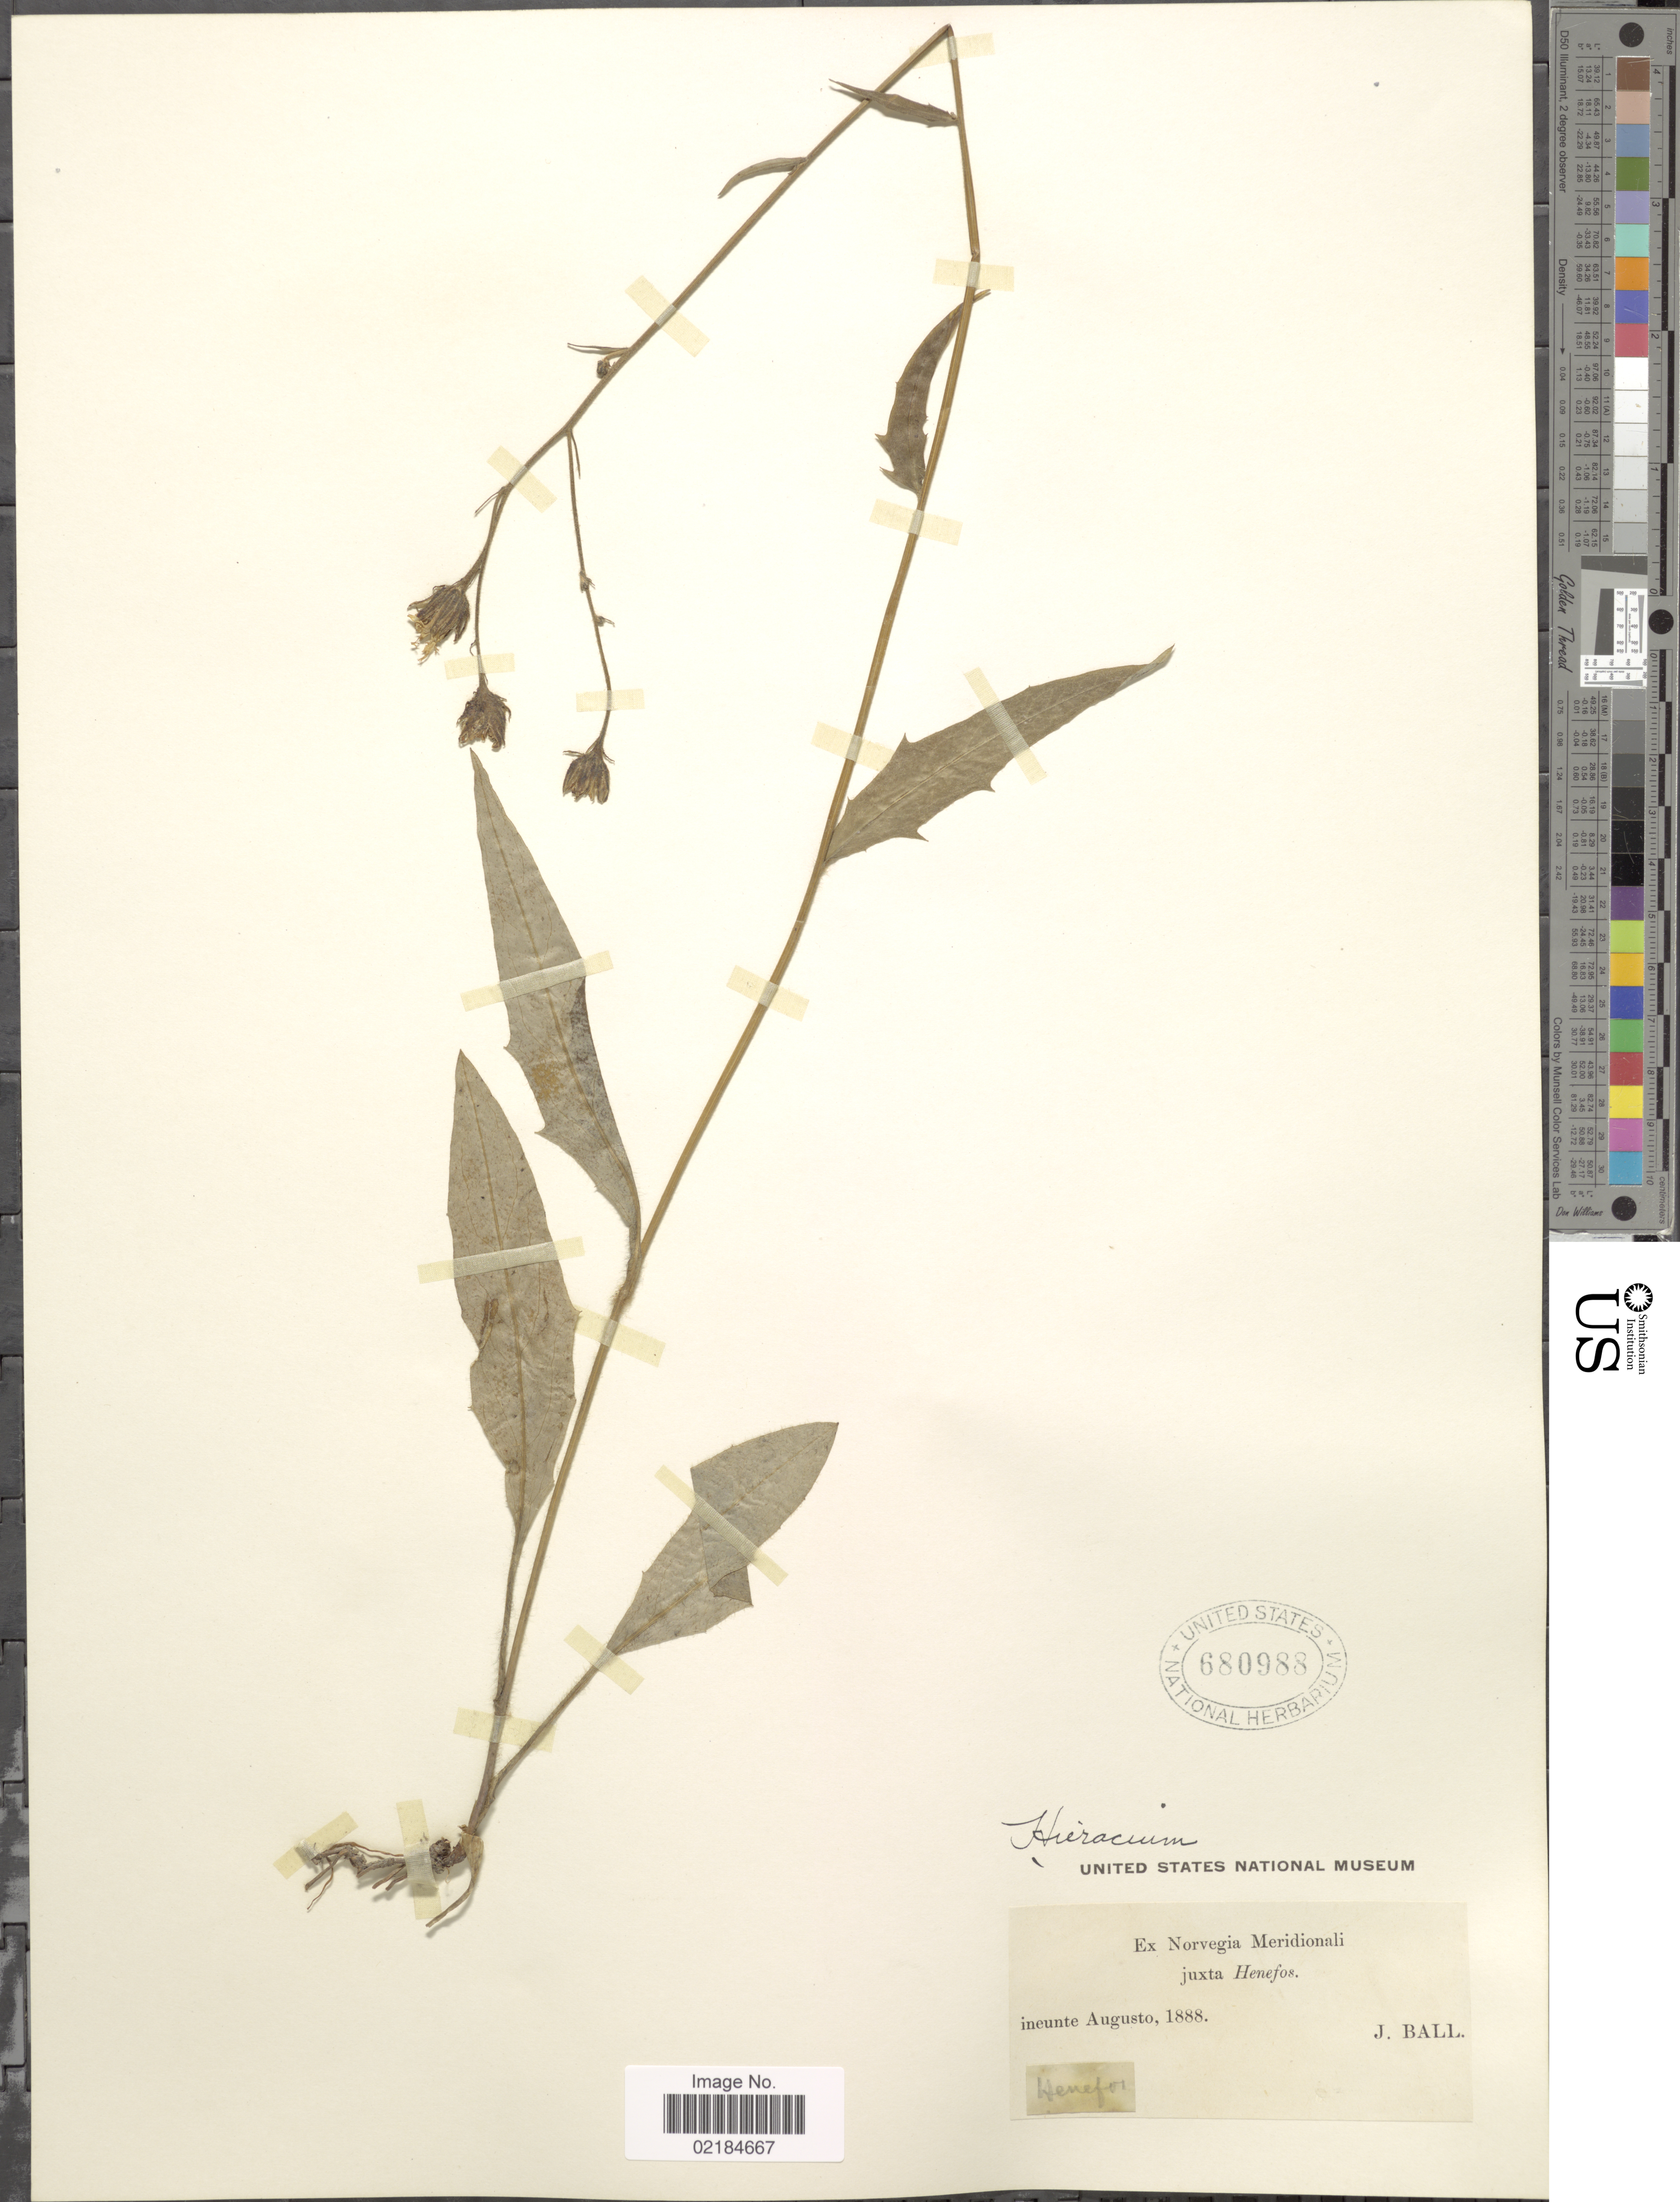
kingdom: Plantae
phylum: Tracheophyta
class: Magnoliopsida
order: Asterales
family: Asteraceae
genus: Hieracium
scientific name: Hieracium repandulare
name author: Druce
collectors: J. Ball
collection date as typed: ineunte Augusto, 1888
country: Norway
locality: Norvegia Meridionali, Henefos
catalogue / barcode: US 680988